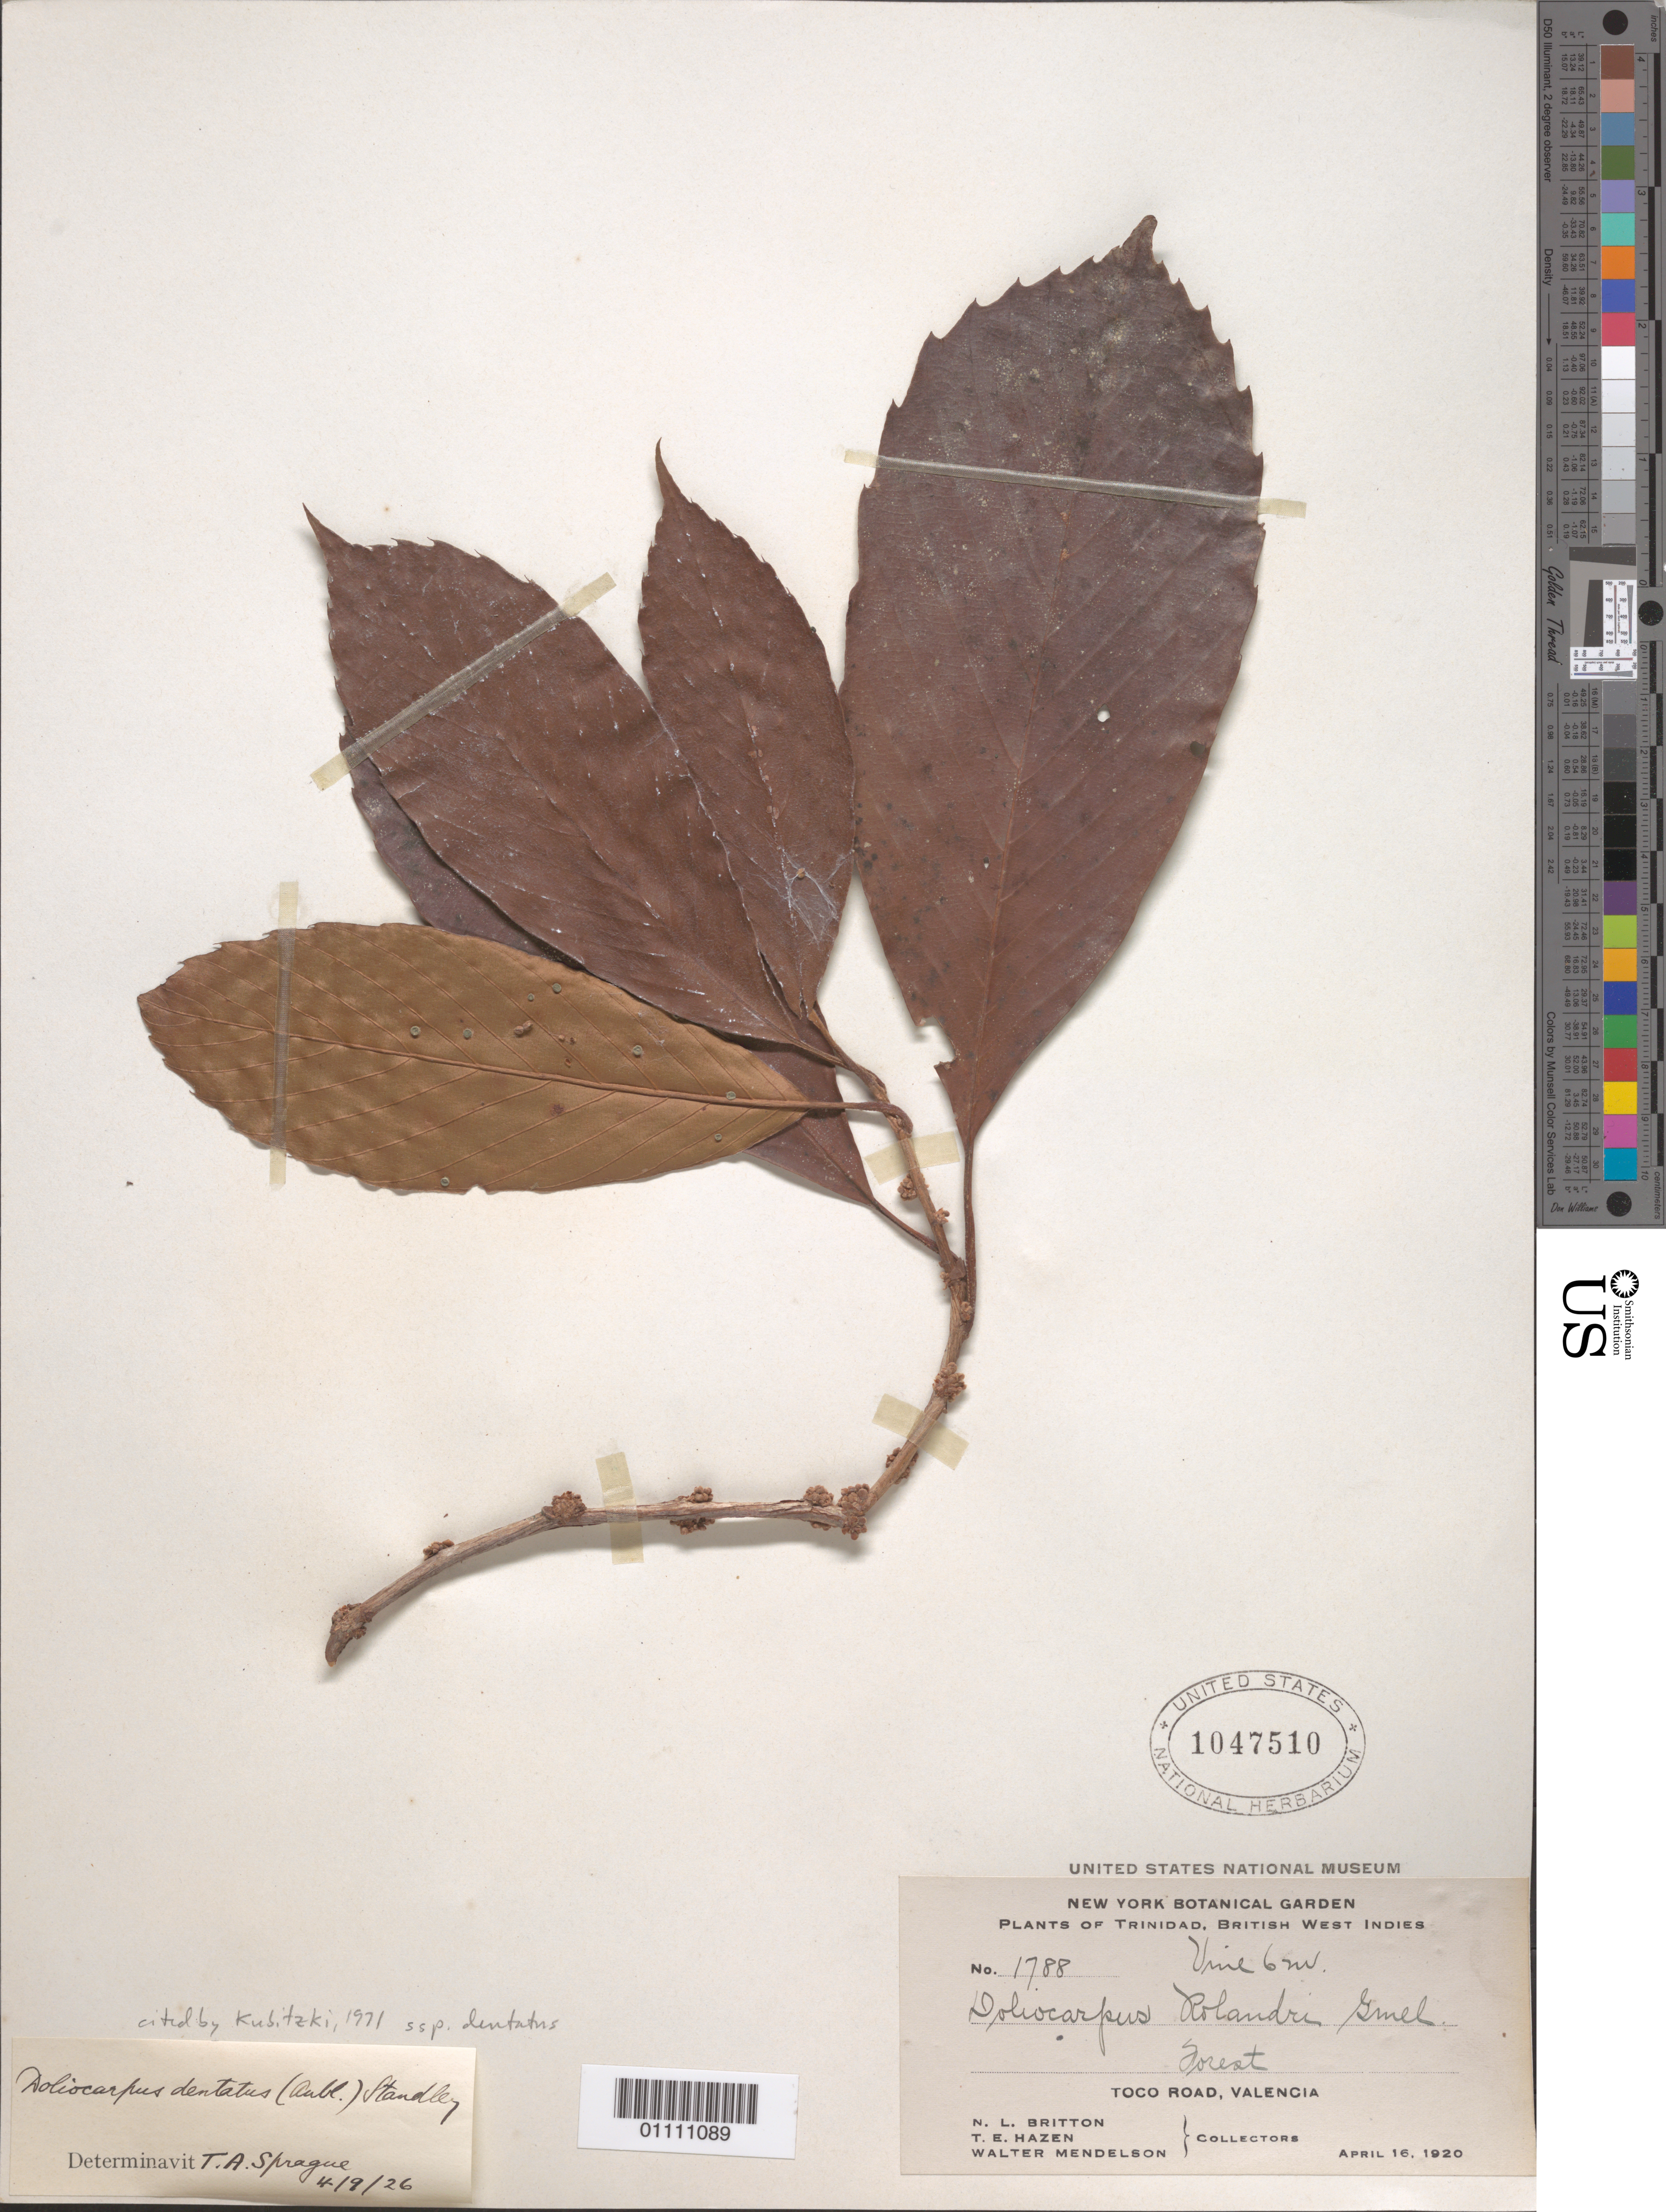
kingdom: Plantae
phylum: Tracheophyta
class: Magnoliopsida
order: Dilleniales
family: Dilleniaceae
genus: Doliocarpus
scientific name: Doliocarpus dentatus subsp. dentatus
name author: (Aubl.) Standl.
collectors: N. Britton, T. E. Hazen & W. Mendelson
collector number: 1788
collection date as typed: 16 Apr 1920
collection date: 1920-04-16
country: Trinidad and Tobago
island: Trinidad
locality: Toco Road, Valencia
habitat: in a forest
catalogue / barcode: US 1047510